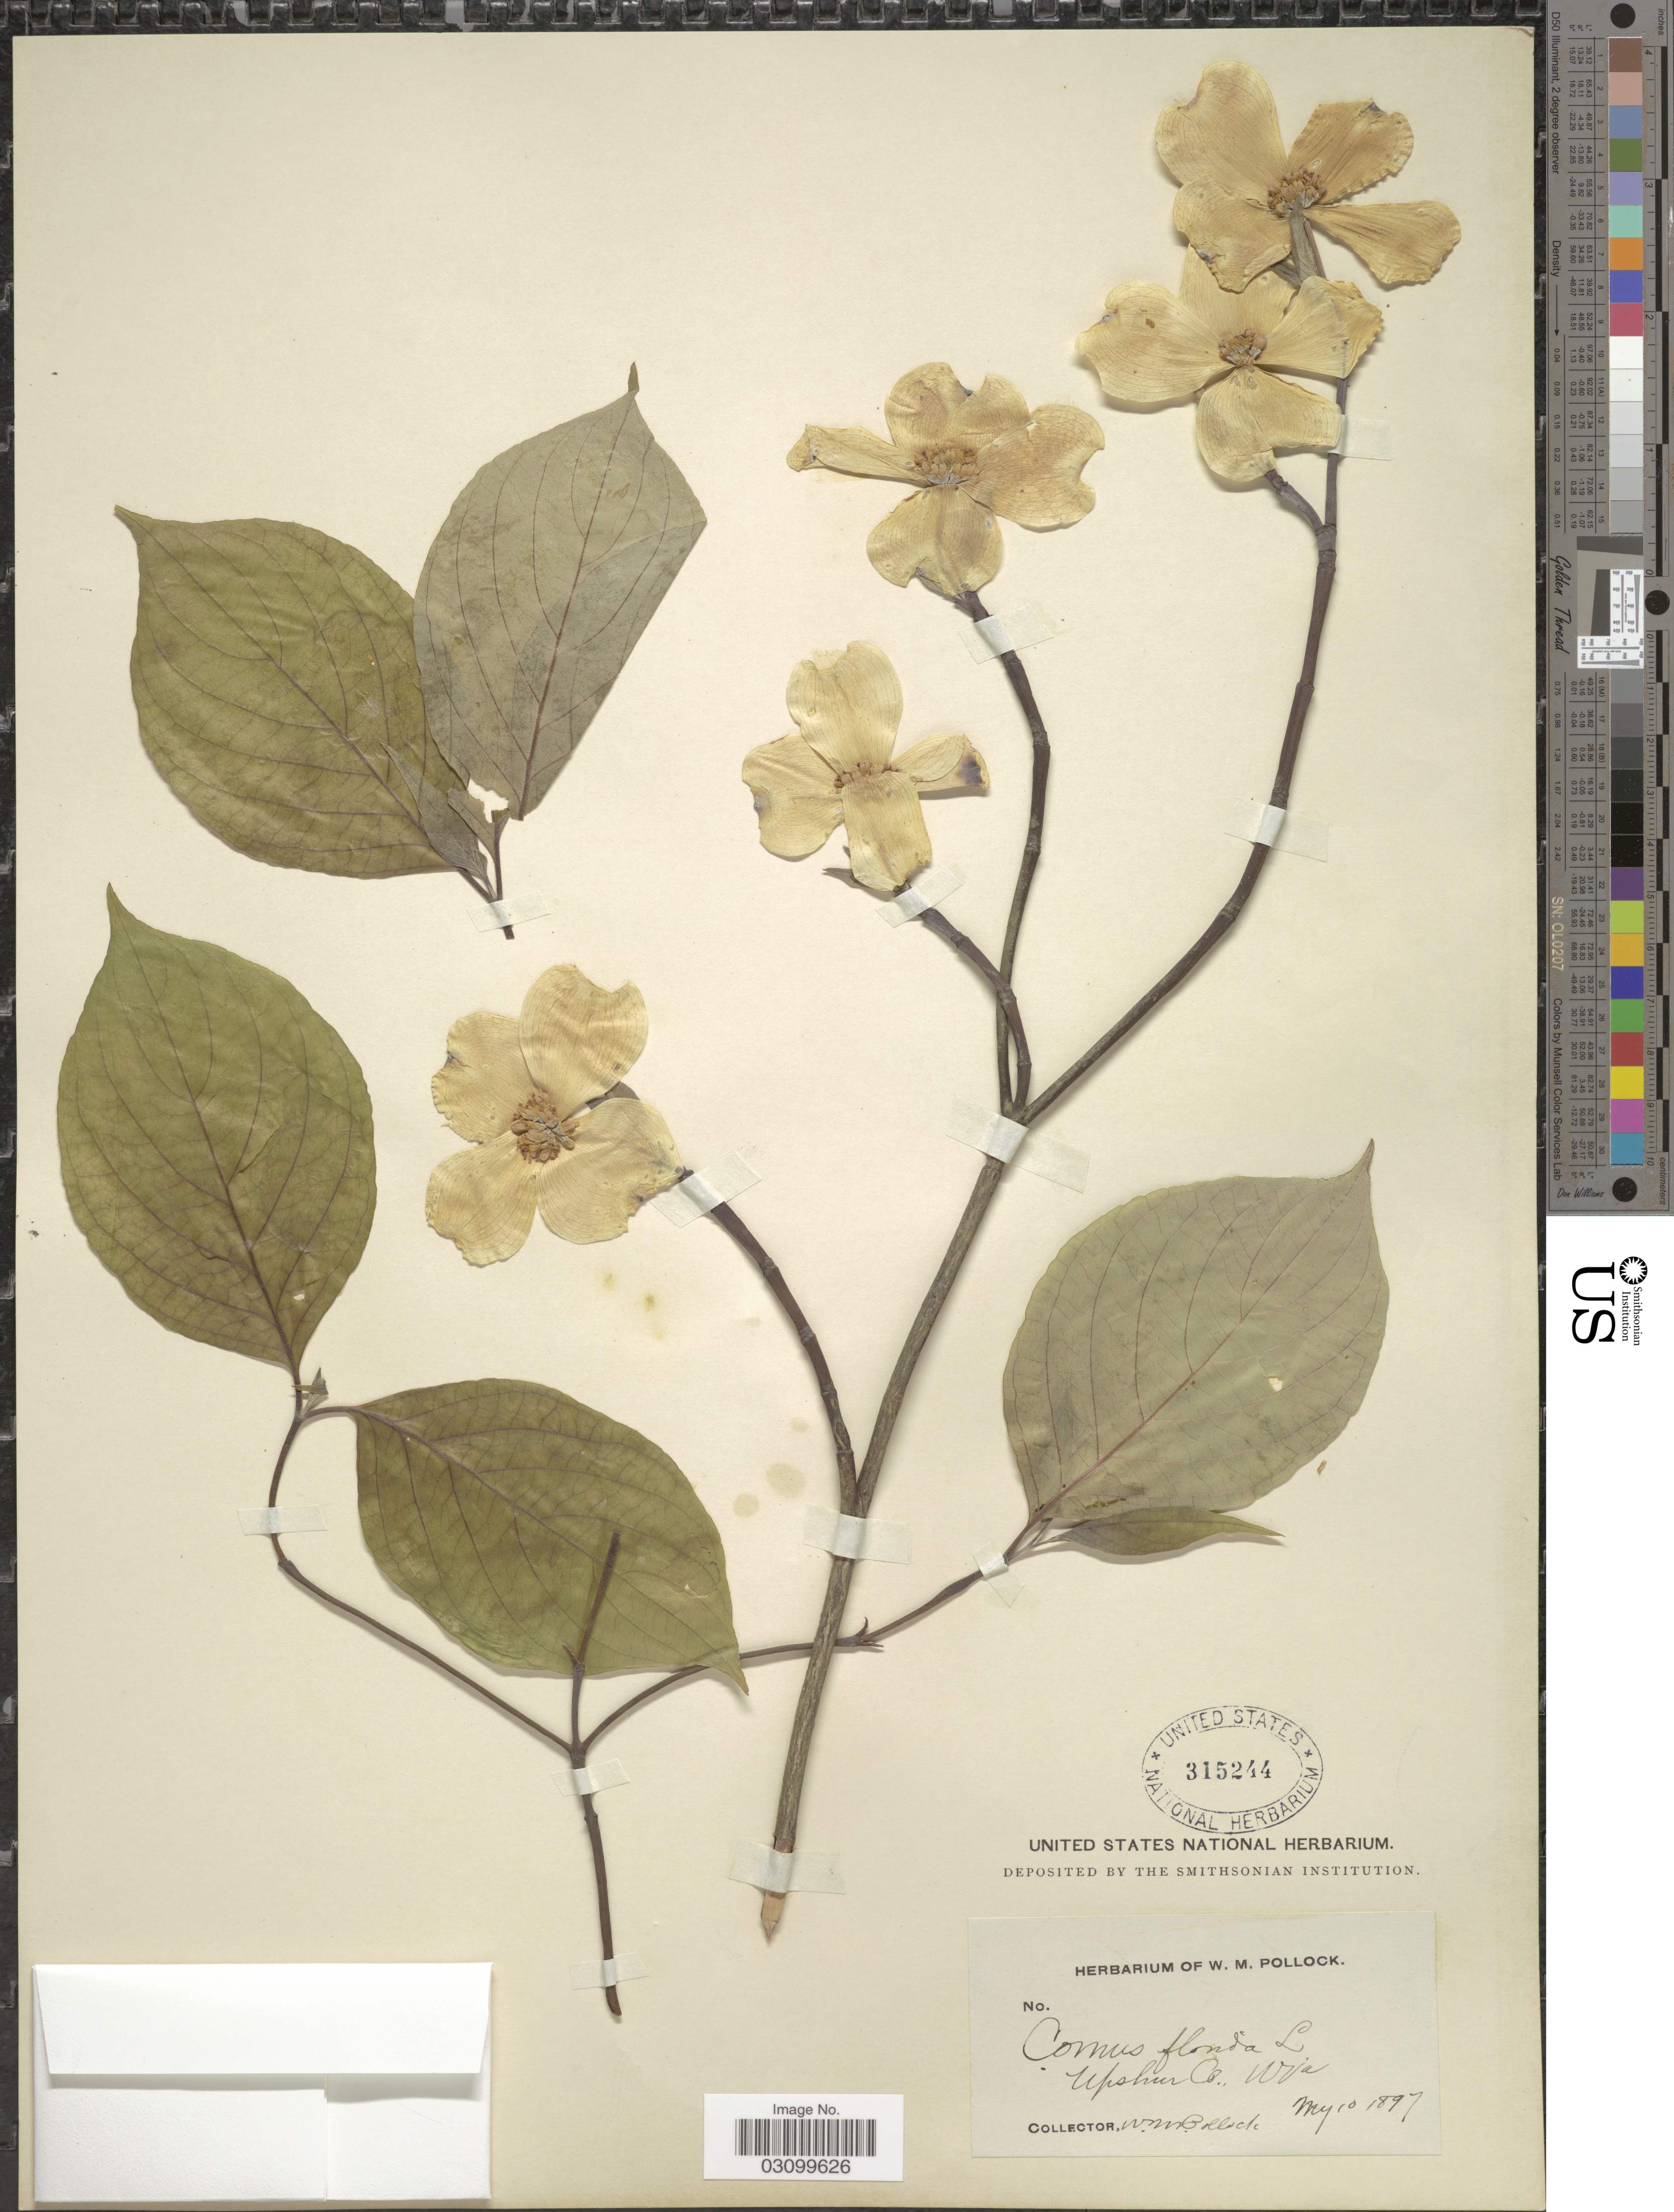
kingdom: Plantae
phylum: Tracheophyta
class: Magnoliopsida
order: Cornales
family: Cornaceae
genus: Cornus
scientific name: Cornus florida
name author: L.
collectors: W. M. Pollock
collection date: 1897-05-10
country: United States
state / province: West Virginia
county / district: Upshur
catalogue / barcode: US 315244